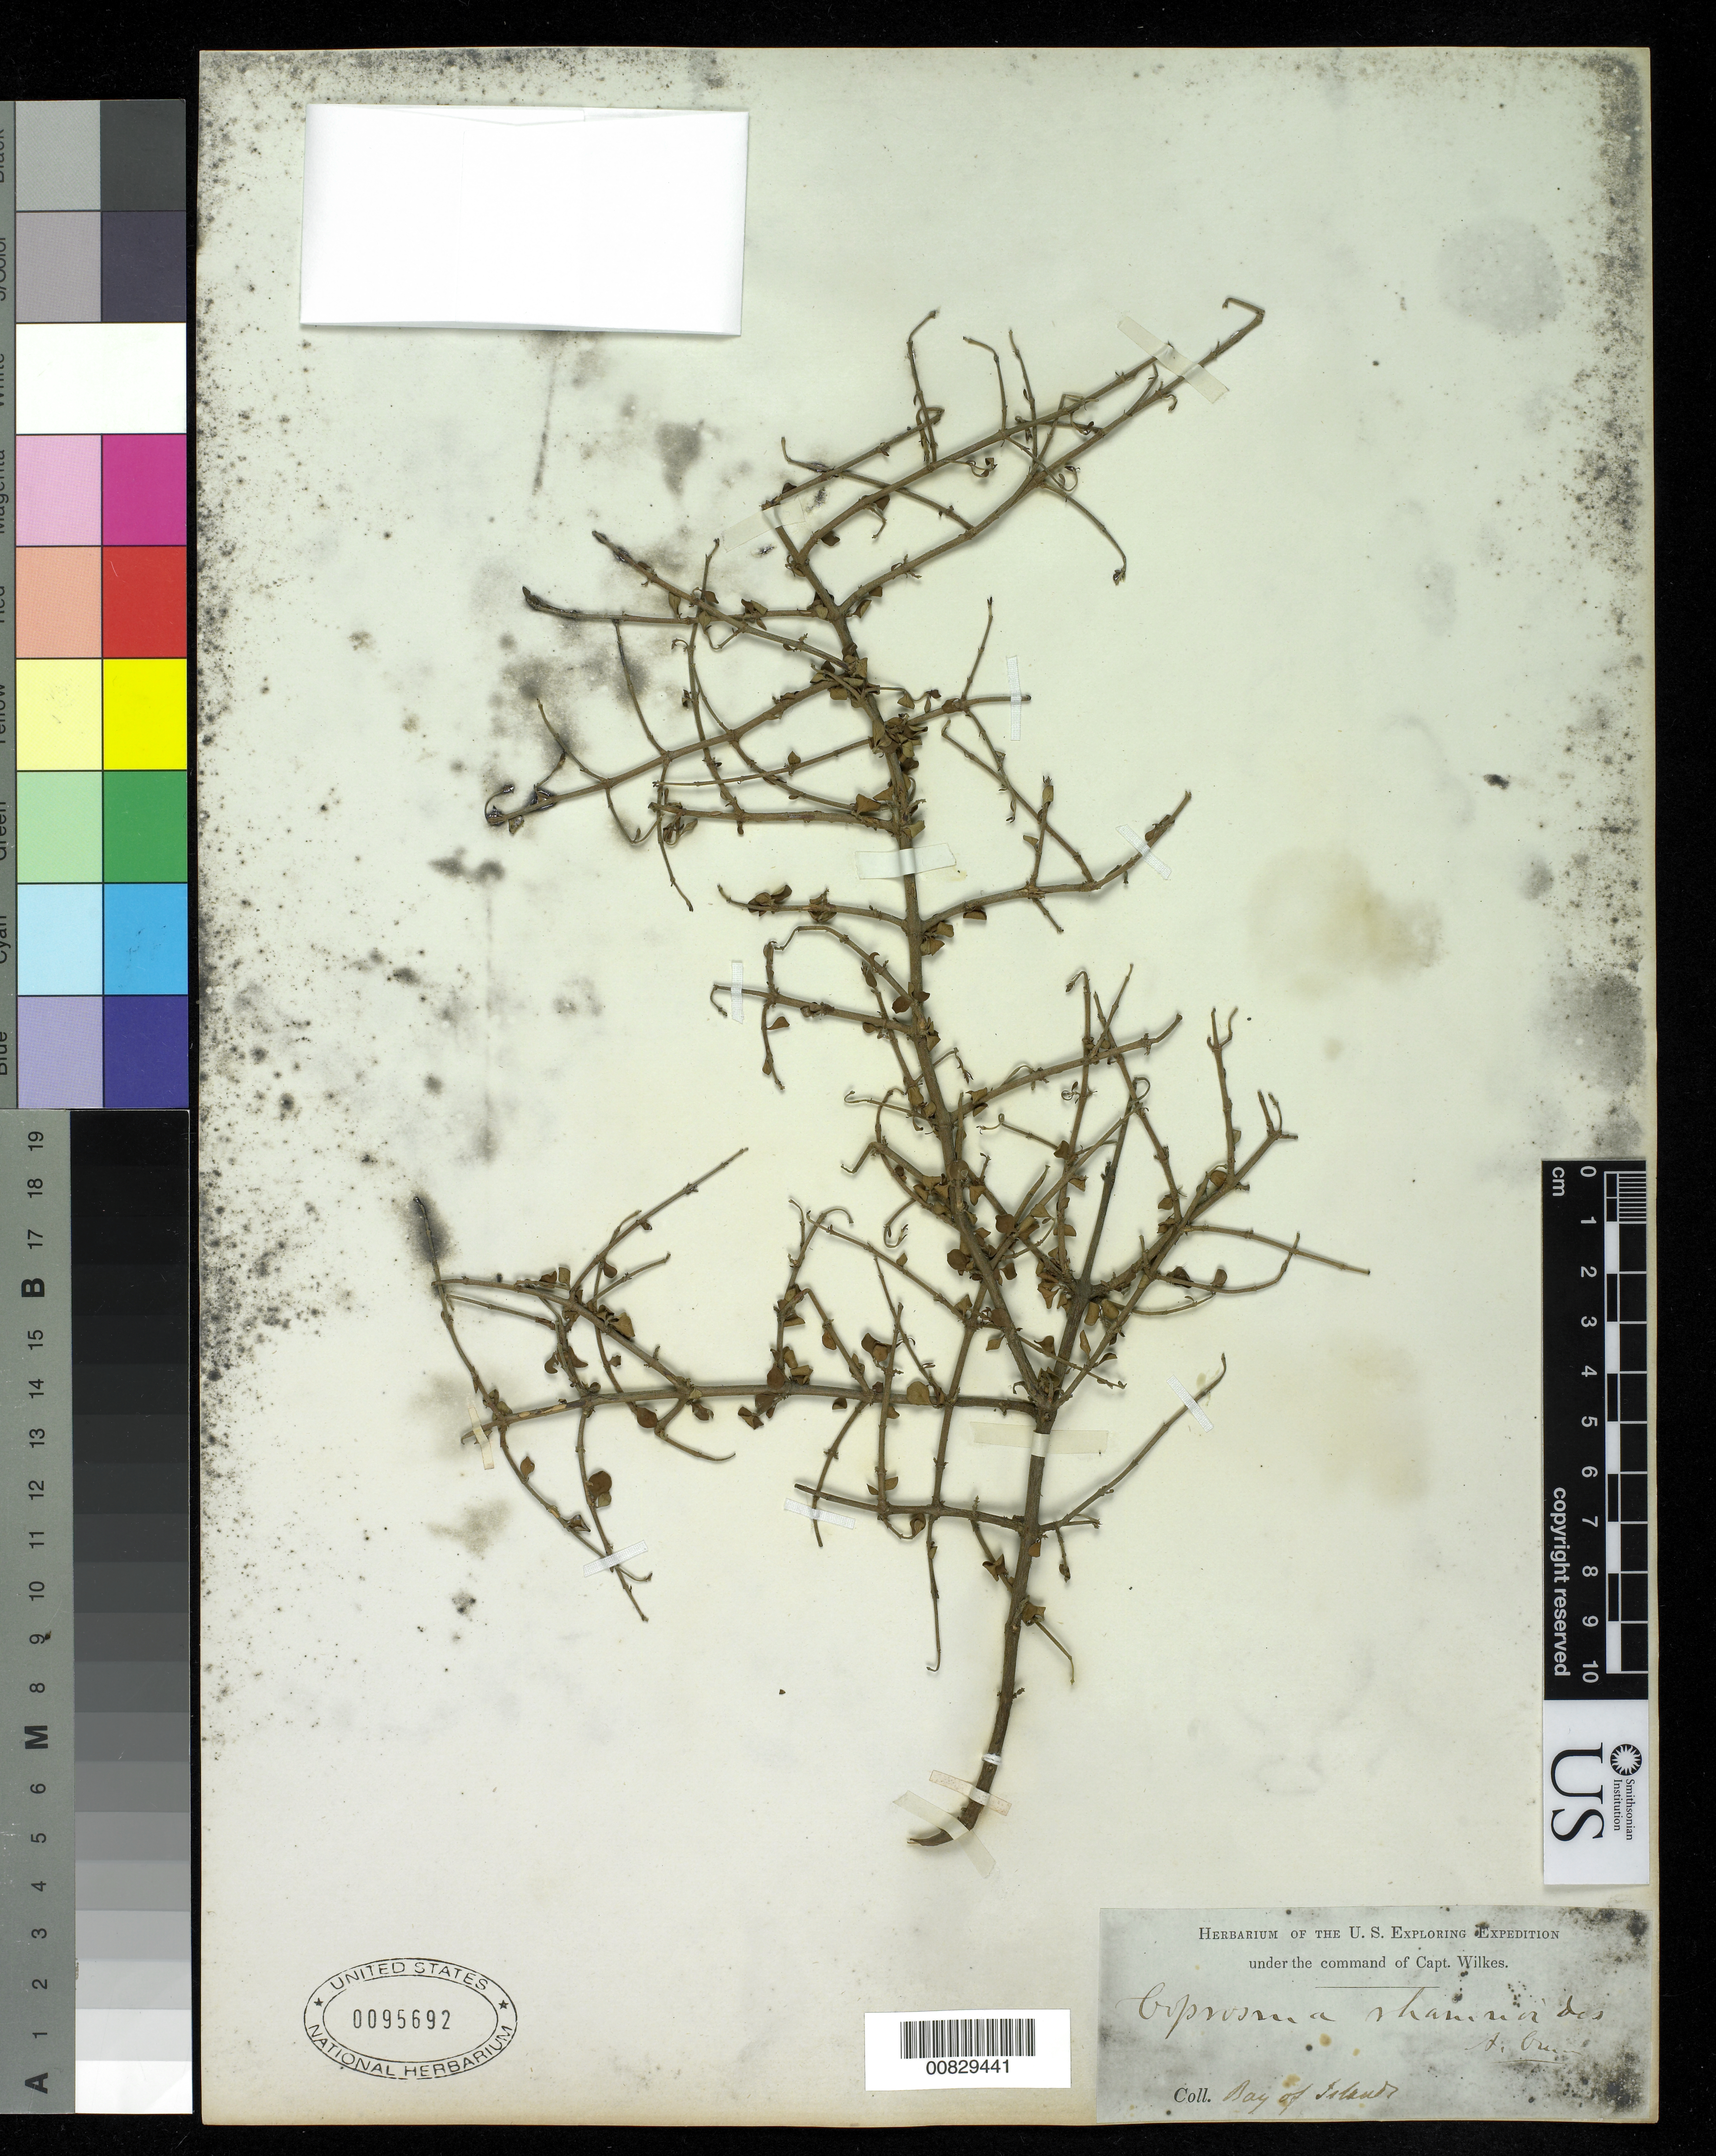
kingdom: Plantae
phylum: Tracheophyta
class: Magnoliopsida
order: Gentianales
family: Rubiaceae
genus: Coprosma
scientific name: Coprosma rhamnoides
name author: A. Cunn.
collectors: Wilkes Explor. Exped.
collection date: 1838/1842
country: New Zealand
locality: Bay of Islands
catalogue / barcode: US 95692